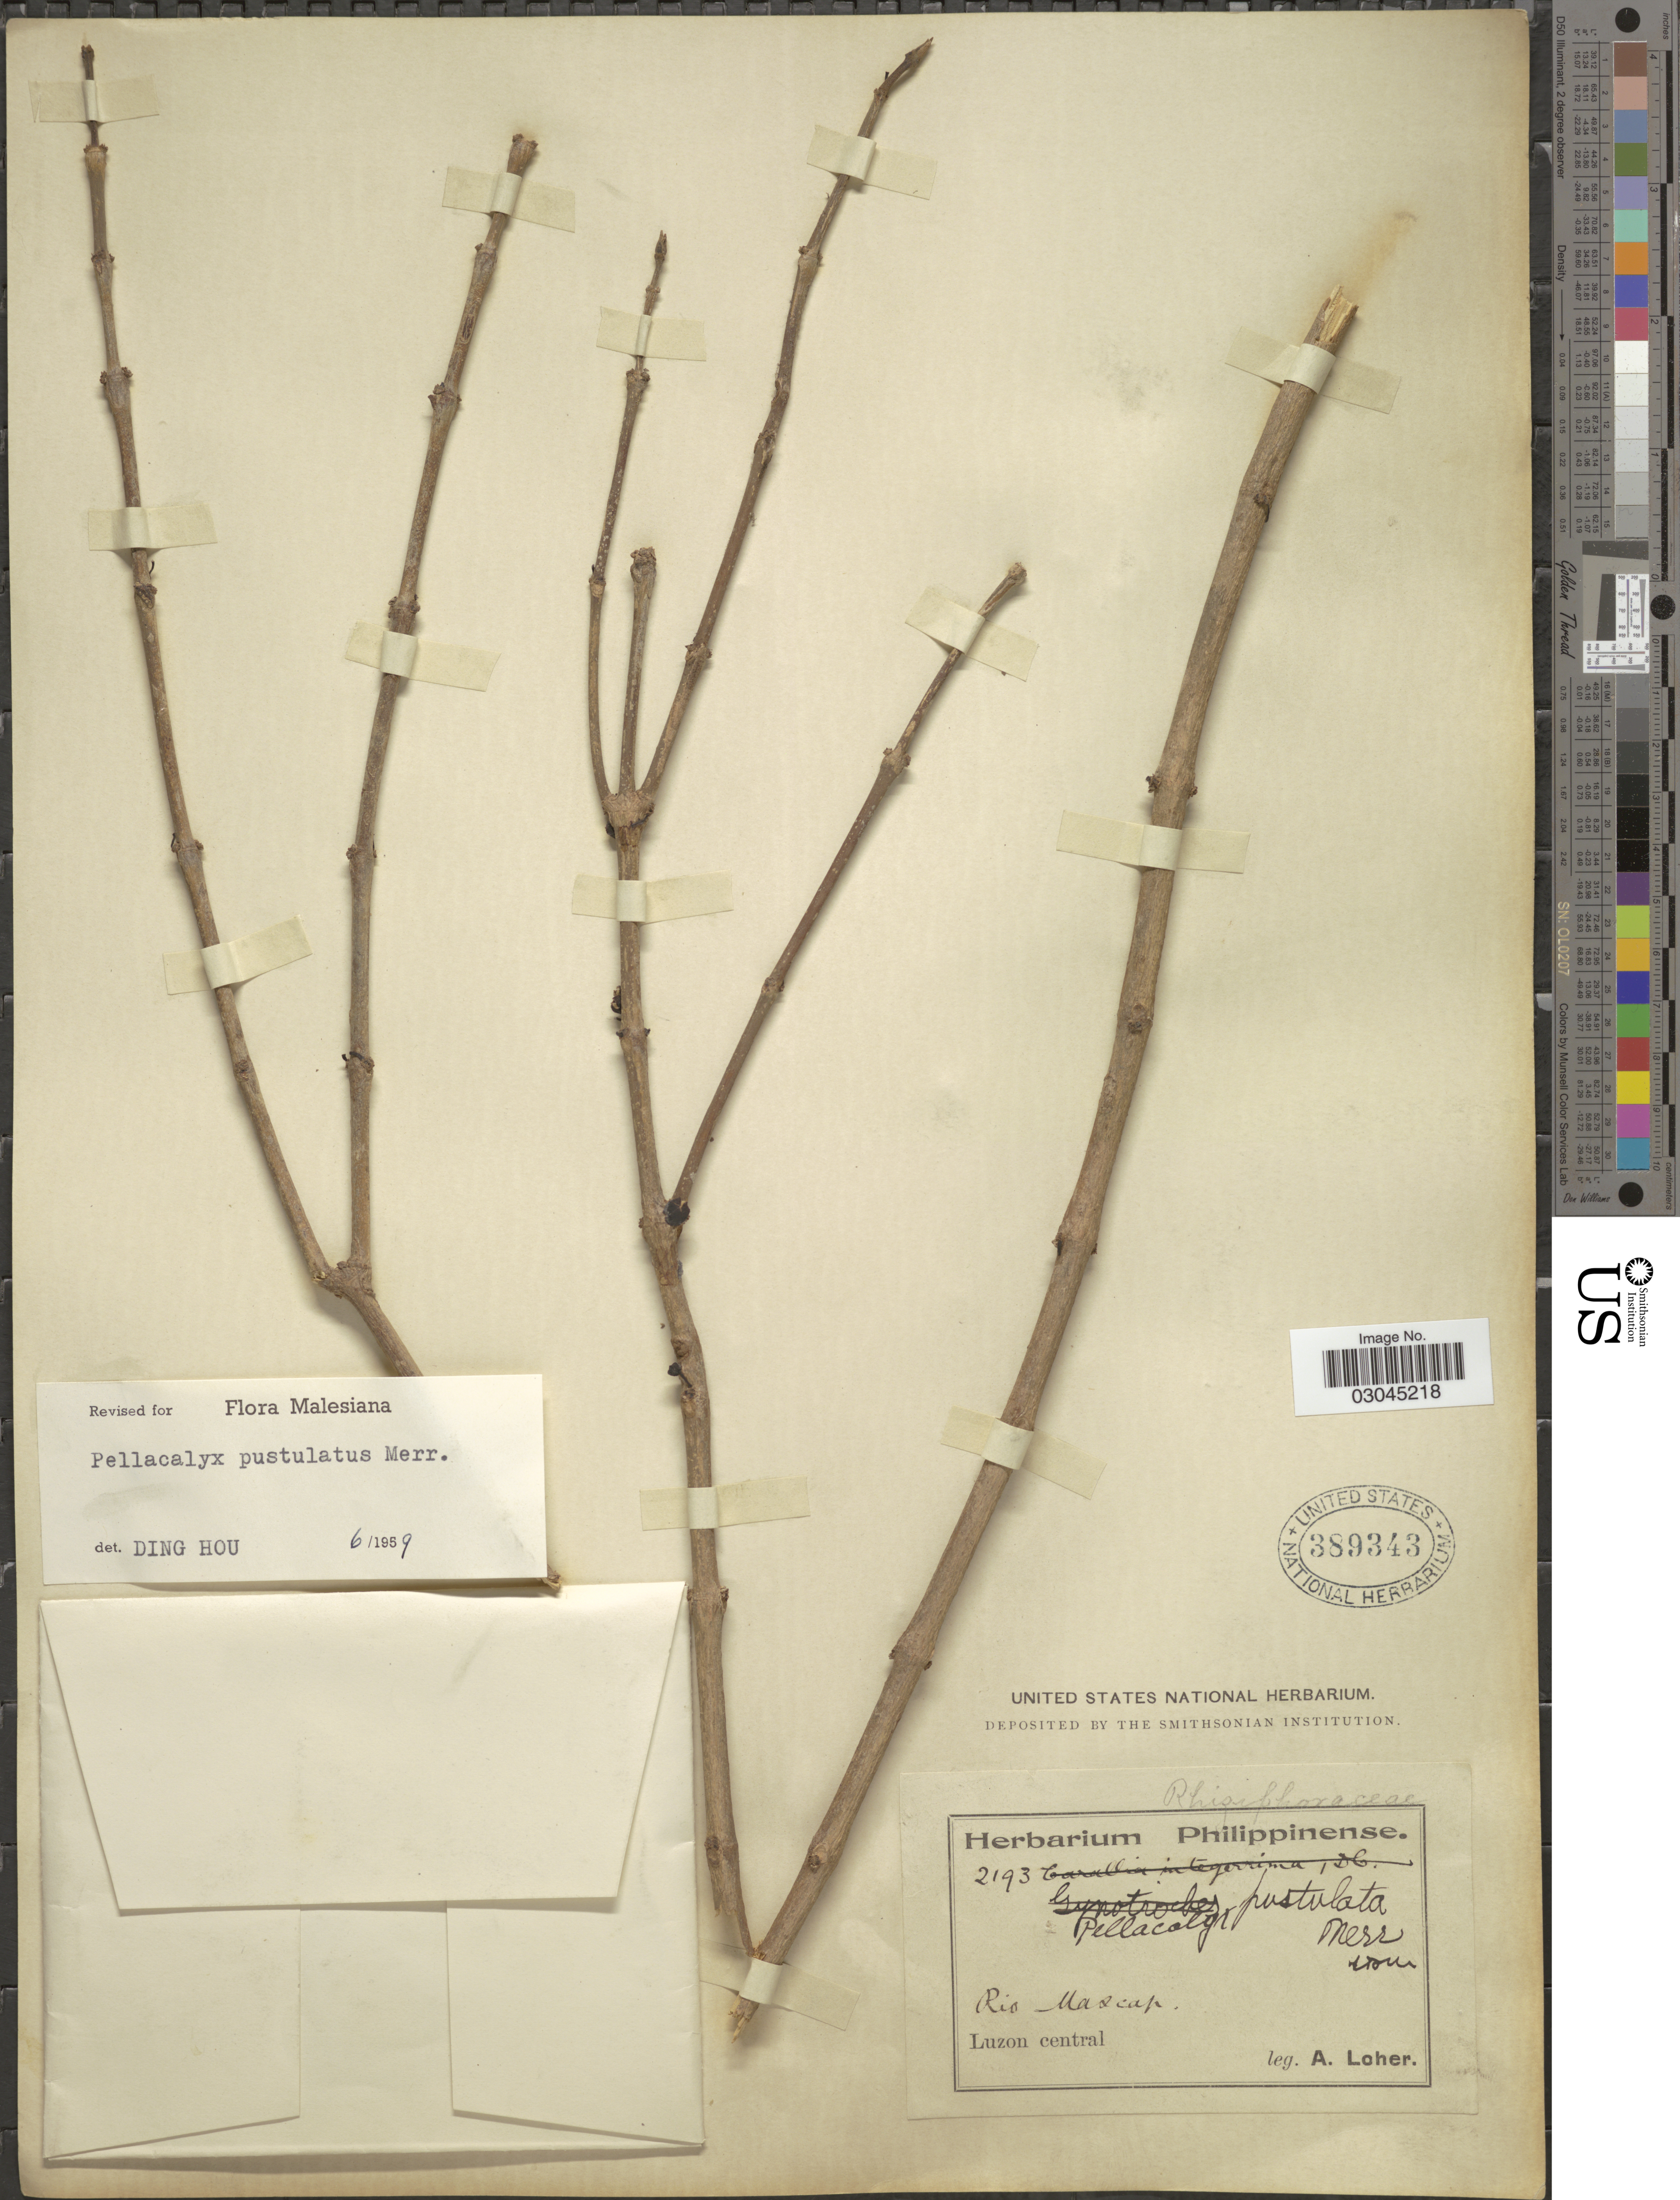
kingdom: Plantae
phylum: Tracheophyta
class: Magnoliopsida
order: Malpighiales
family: Rhizophoraceae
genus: Pellacalyx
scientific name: Pellacalyx pustulata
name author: Merr.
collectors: A. Loher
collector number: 2193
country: Philippines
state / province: Central Luzon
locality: Rio Mascap. Luzon central.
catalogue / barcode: US 389343